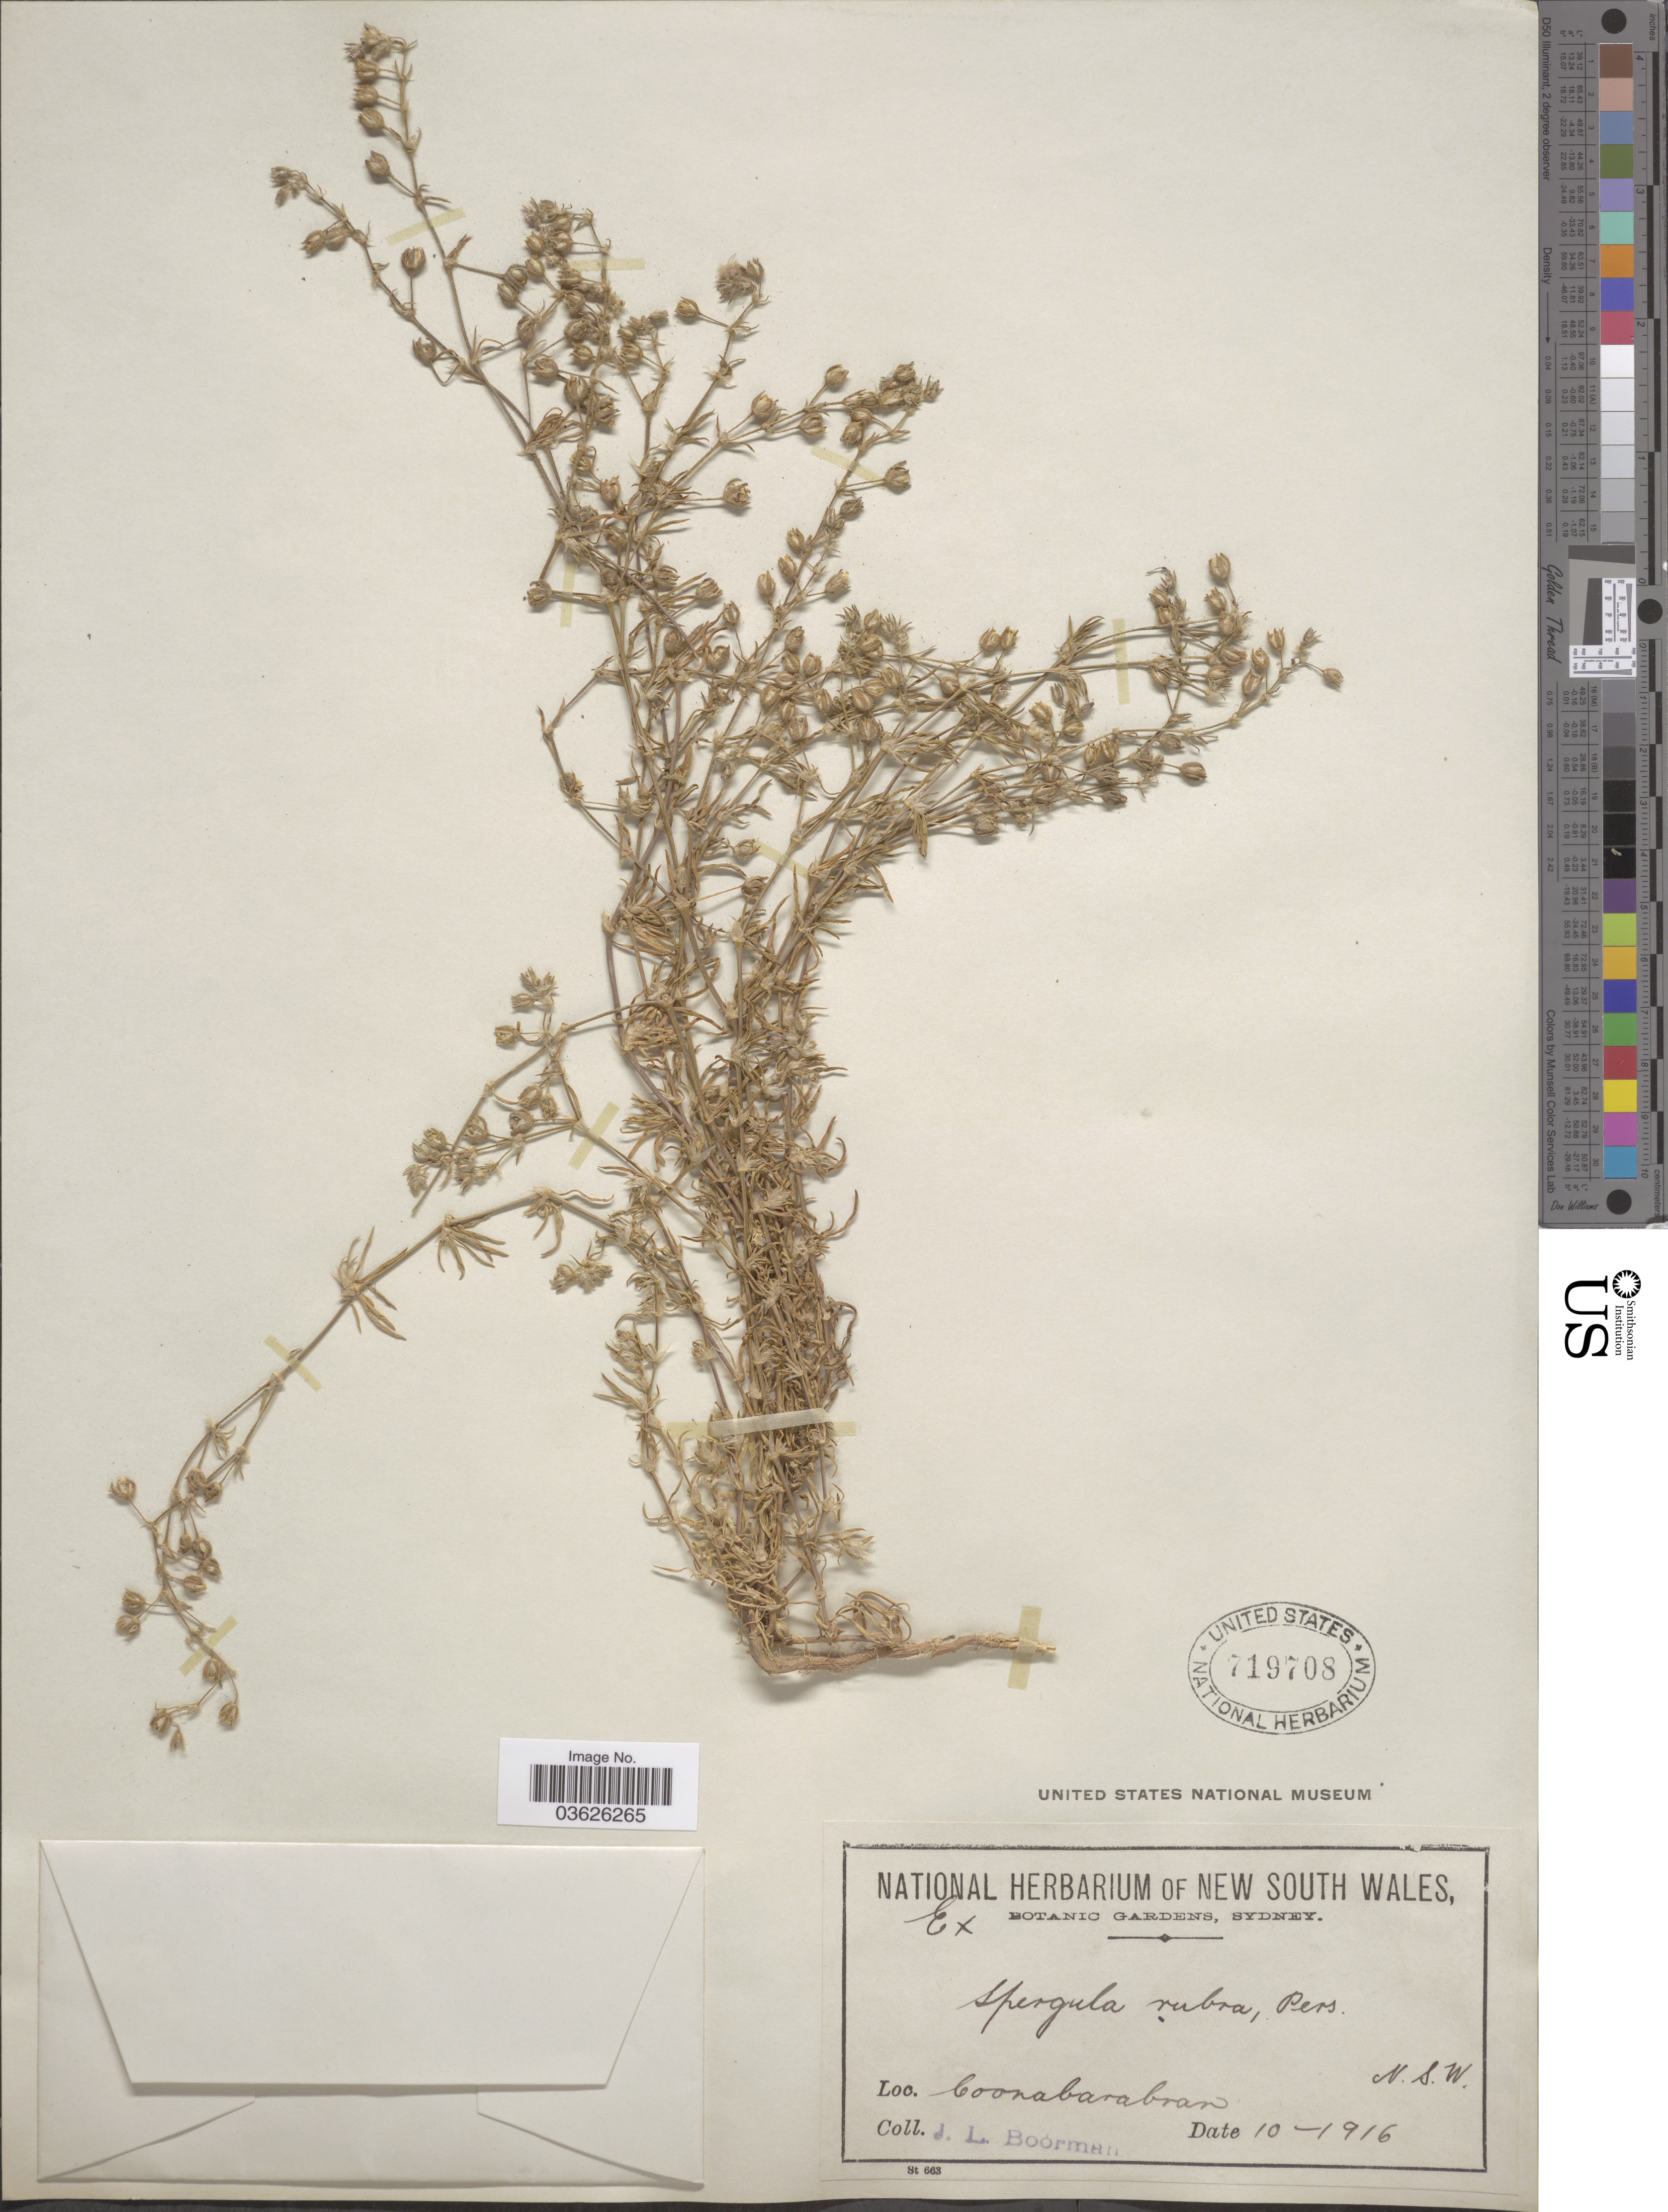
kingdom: Plantae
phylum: Tracheophyta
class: Magnoliopsida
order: Caryophyllales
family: Caryophyllaceae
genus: Spergularia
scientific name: Spergularia rubra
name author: (L.) J. Presl & C. Presl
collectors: J. Boorman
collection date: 1916-10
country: Australia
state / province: New South Wales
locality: Coonabarabran. N.S.W.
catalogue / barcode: US 719708